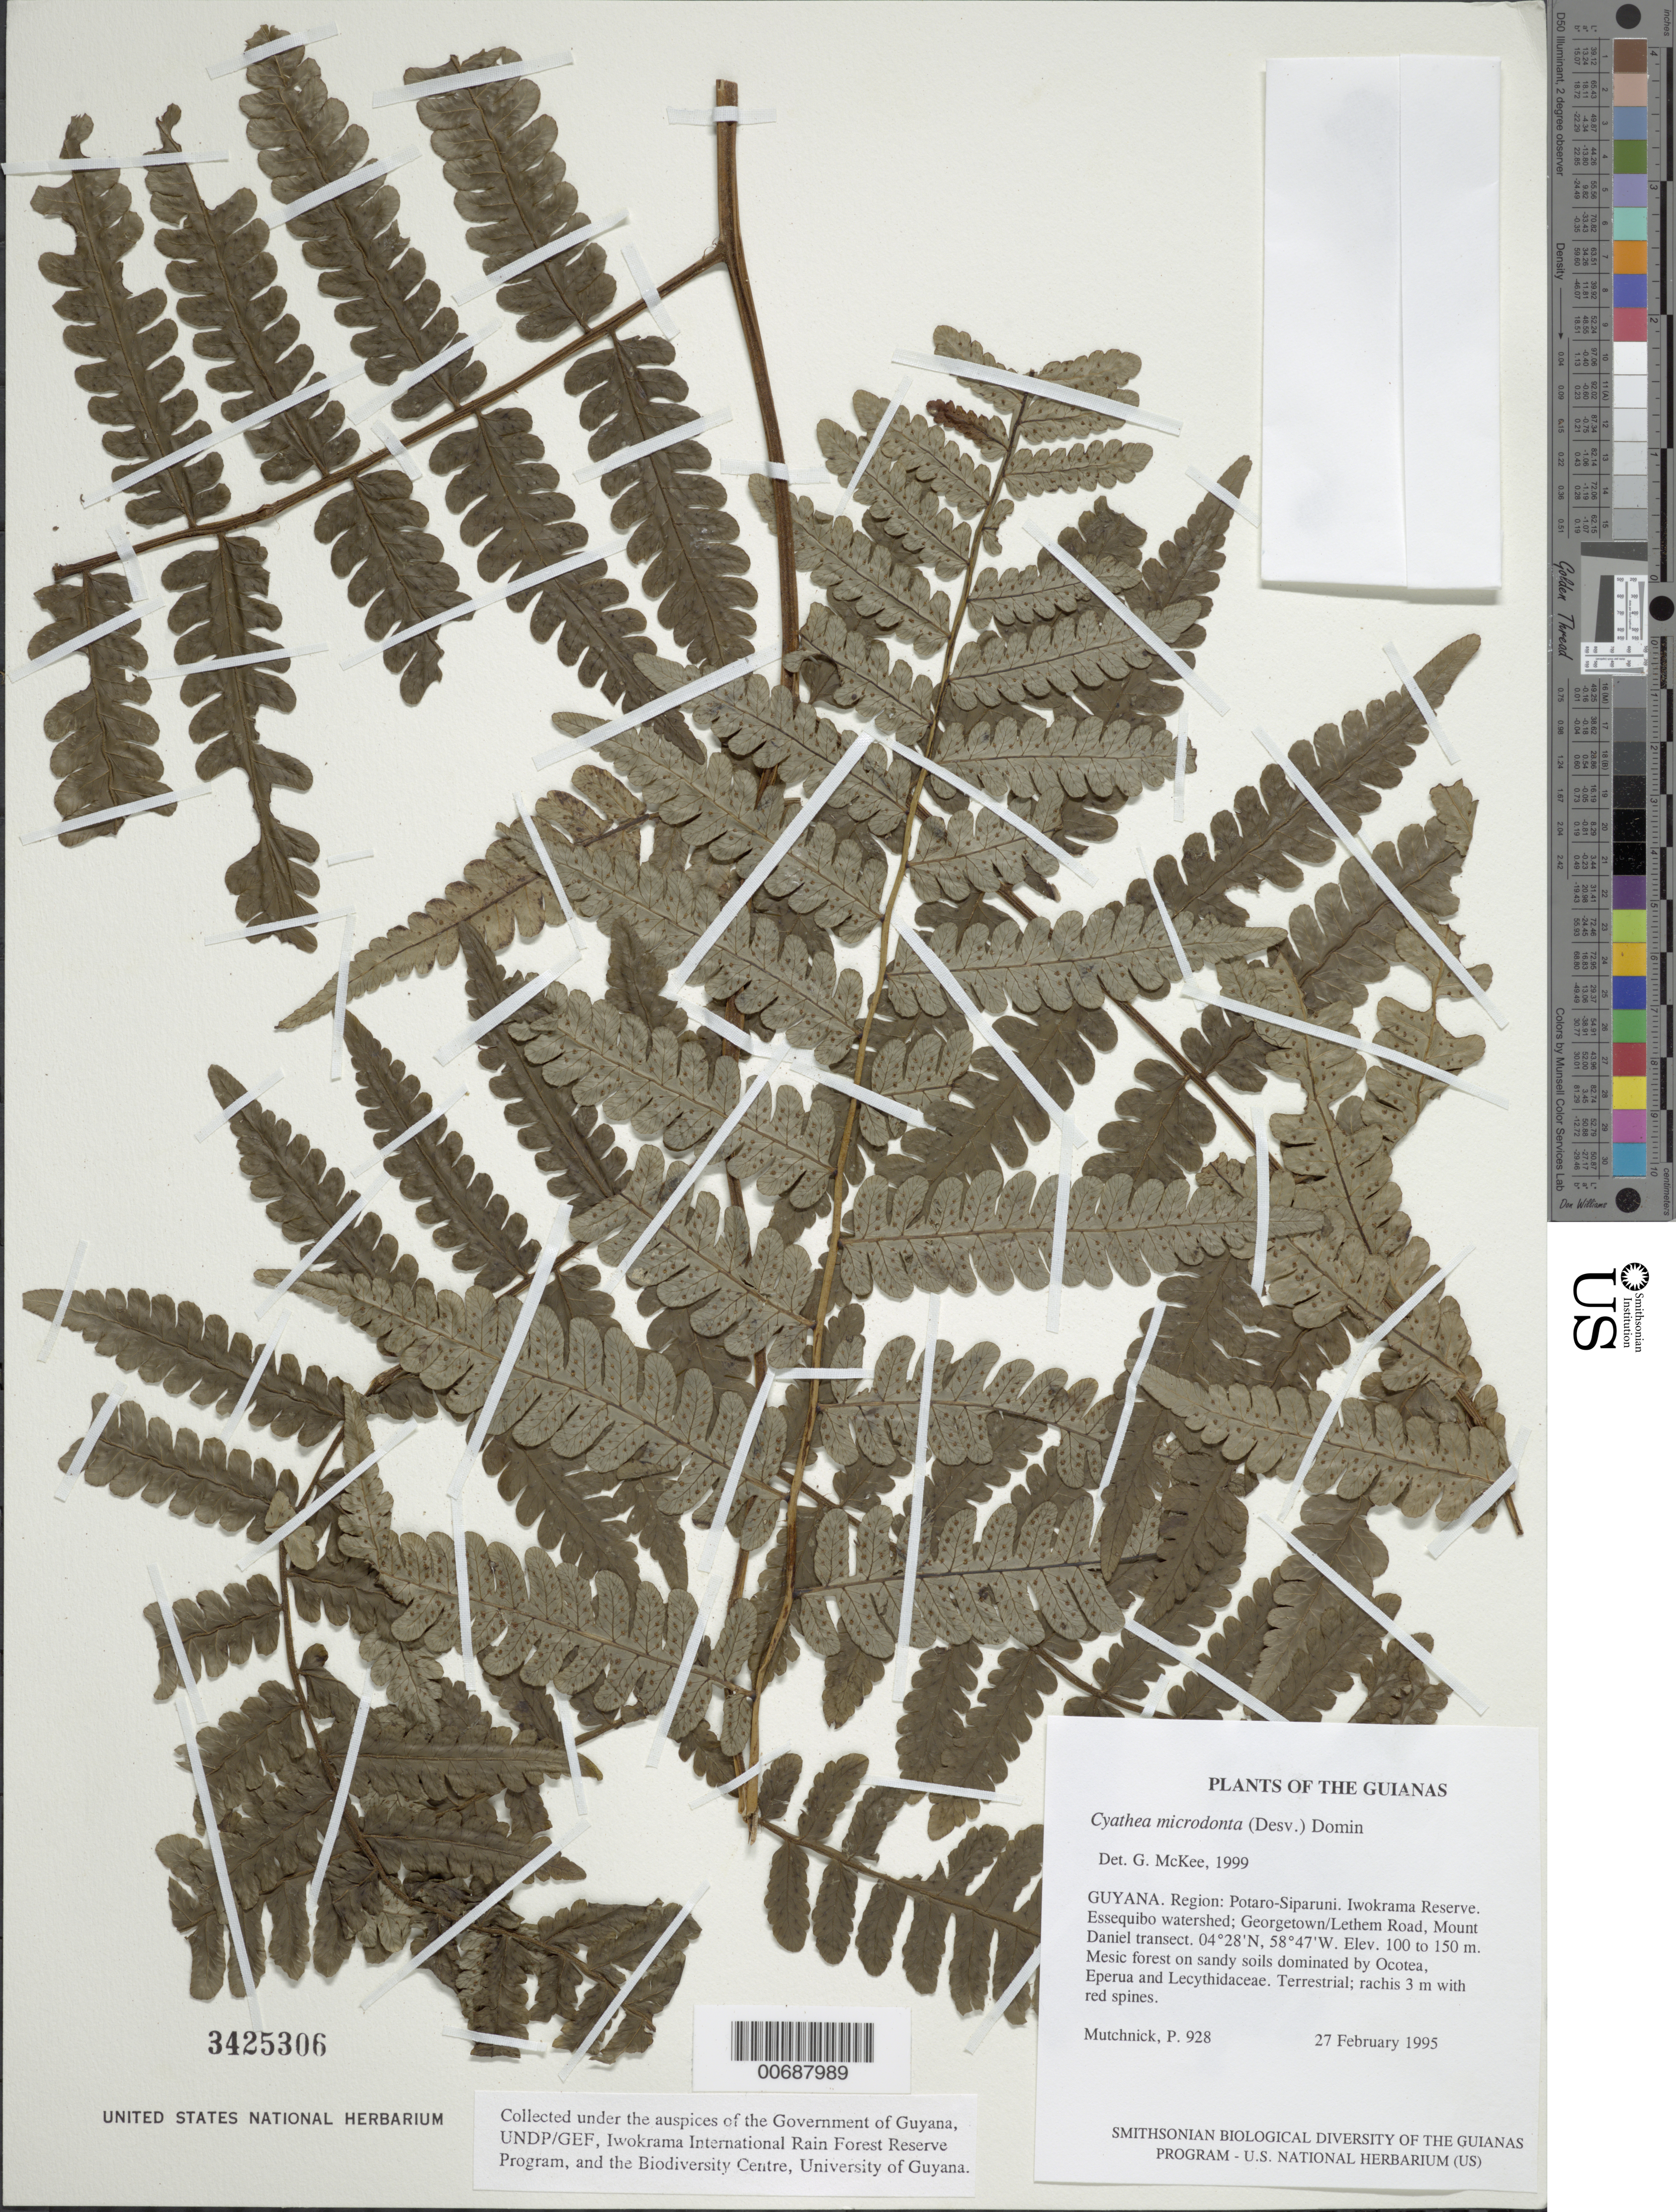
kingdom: Plantae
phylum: Tracheophyta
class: Polypodiopsida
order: Cyatheales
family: Cyatheaceae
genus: Cyathea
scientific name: Cyathea pungens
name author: (Willd.) Domin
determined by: McKee, G. S., (US), NMNH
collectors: P. Mutchnick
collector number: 928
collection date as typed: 27 February 1995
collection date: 1995-02-27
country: Guyana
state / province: Potaro-Siparuni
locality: Iwokrama Reserve. Essequibo watershed; Georgetown/Lethem Road, Mount Daniel transect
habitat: Mesic forest on sandy soils dominated by Ocotea, Eperua and Lecythidaceae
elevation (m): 100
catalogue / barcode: US 3425306